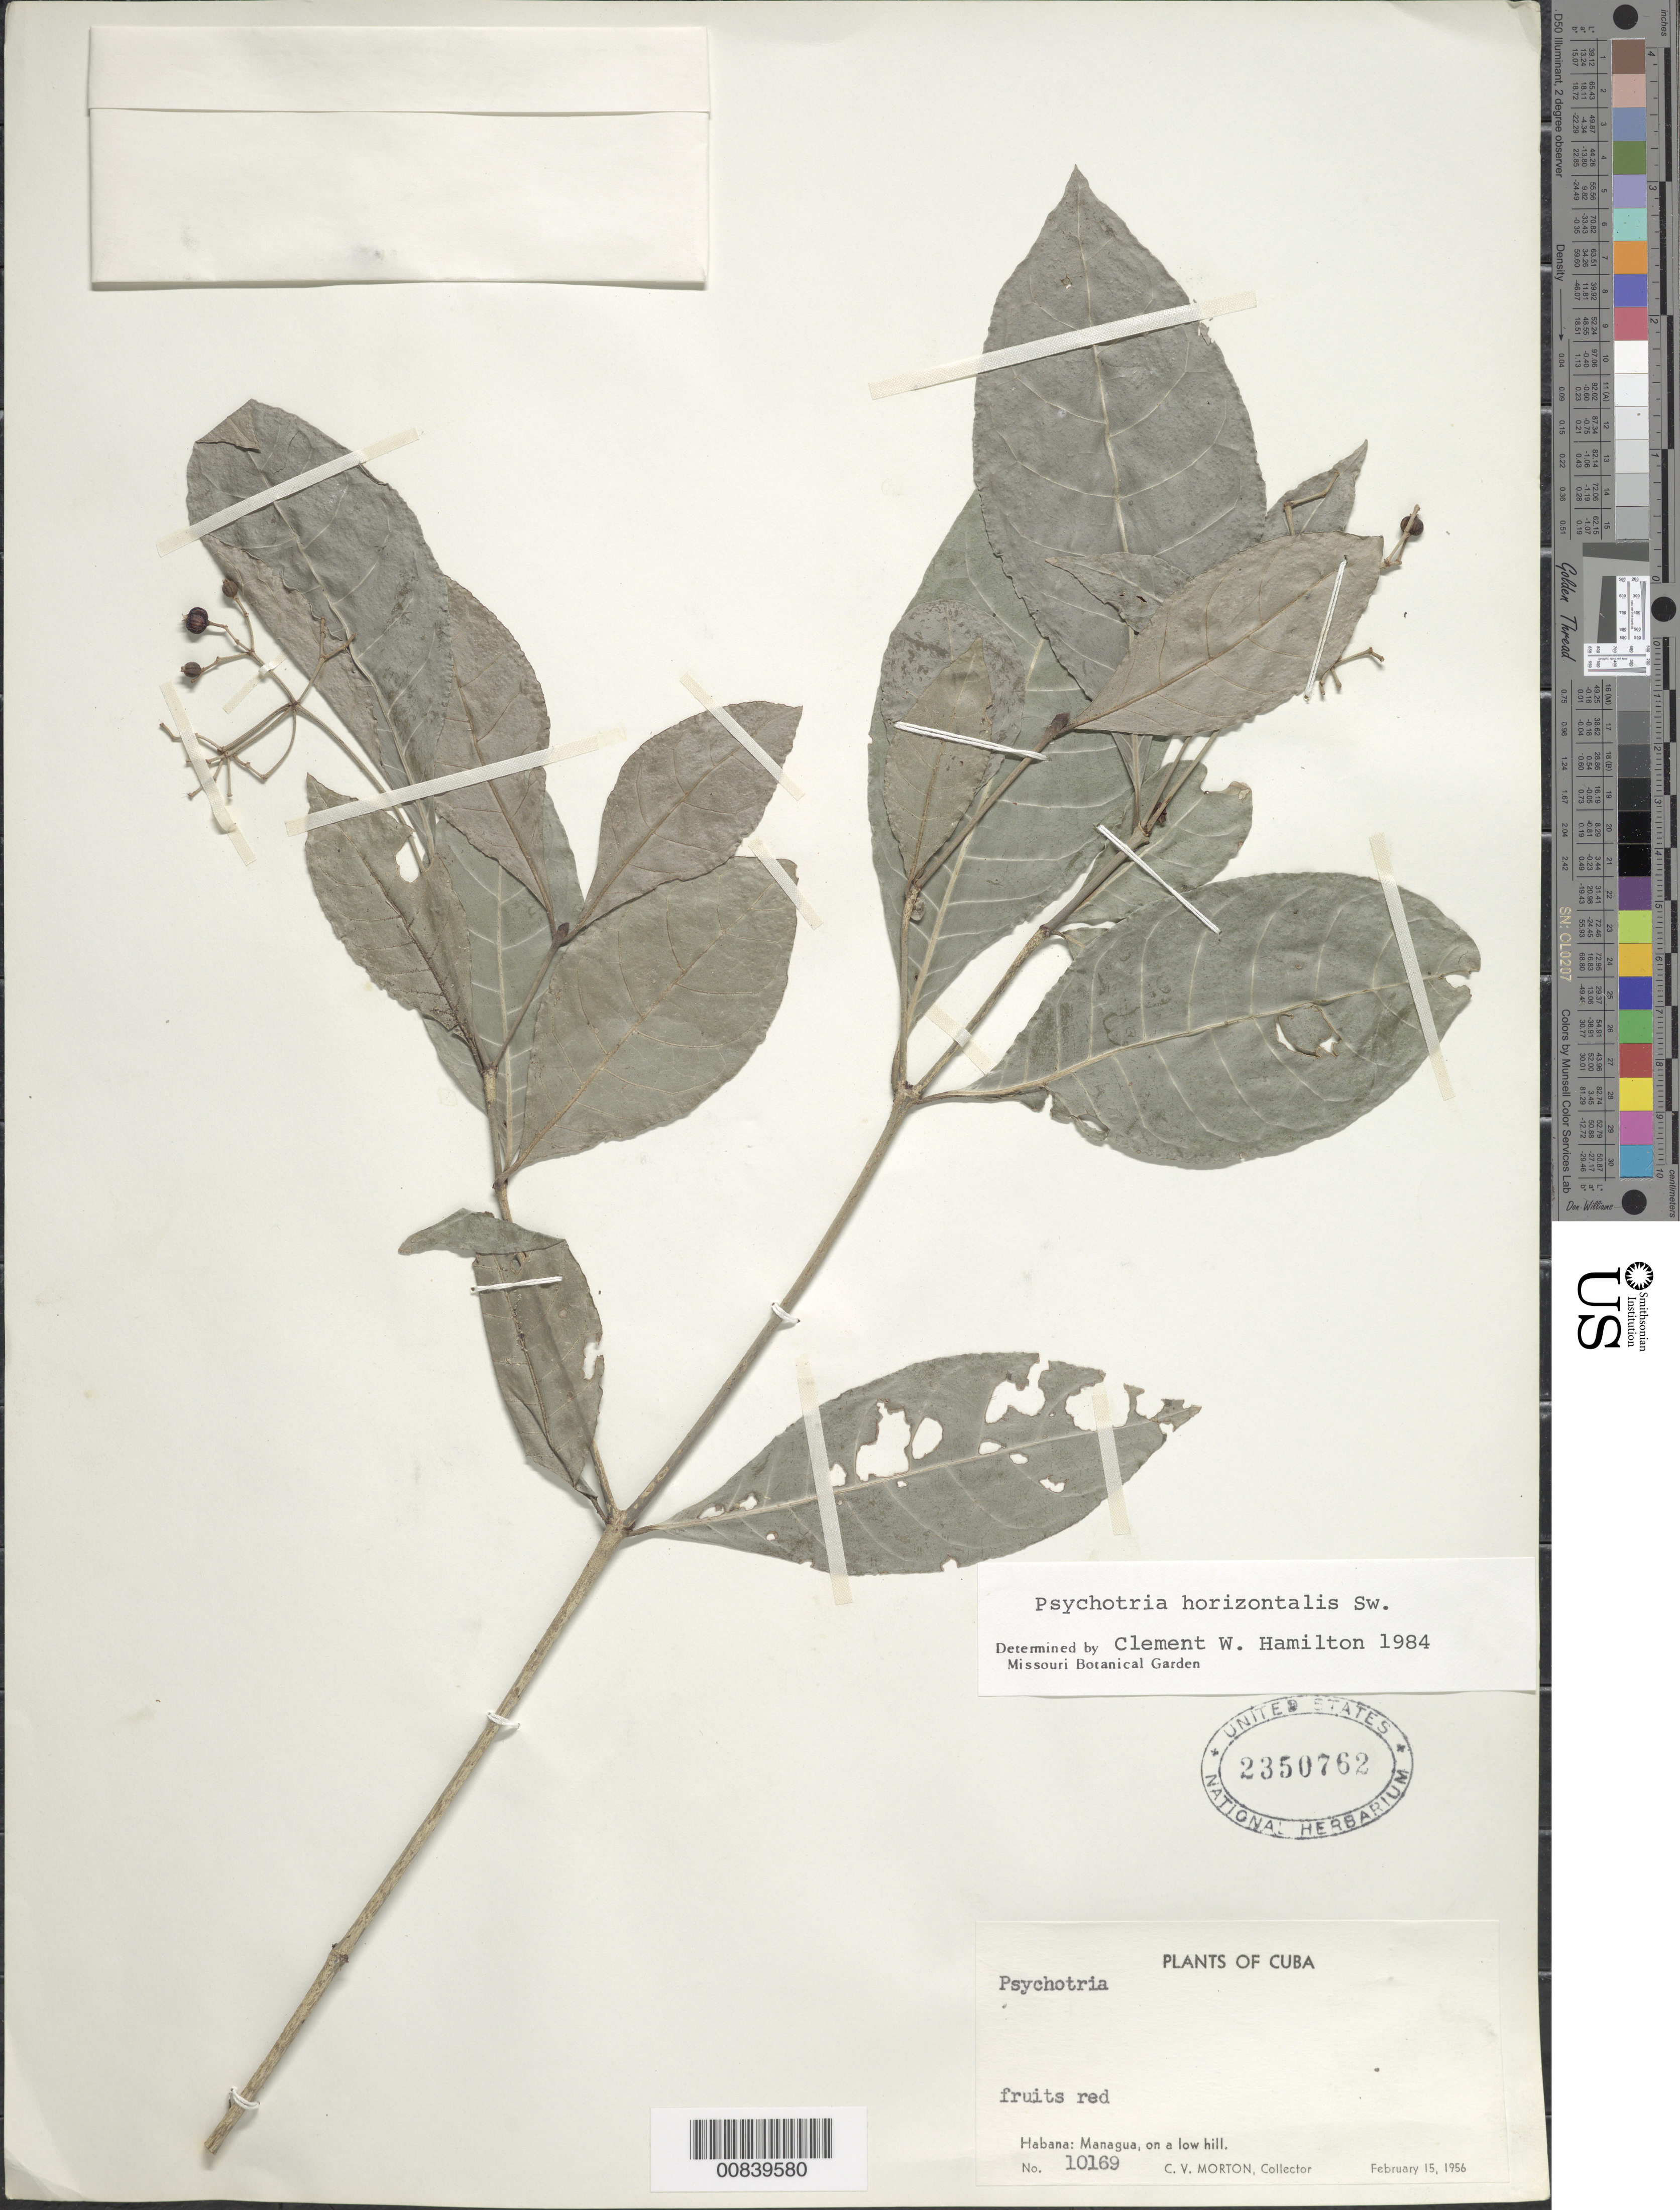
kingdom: Plantae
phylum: Tracheophyta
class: Magnoliopsida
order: Gentianales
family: Rubiaceae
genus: Psychotria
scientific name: Psychotria horizontalis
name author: Sw.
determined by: Hamilton, C. W.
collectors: C. V. Morton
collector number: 10169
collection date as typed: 15 Feb 1956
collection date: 1956-02-15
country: Cuba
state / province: La Habana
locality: Managua, on a low hill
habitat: Low hill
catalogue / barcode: US 2350762